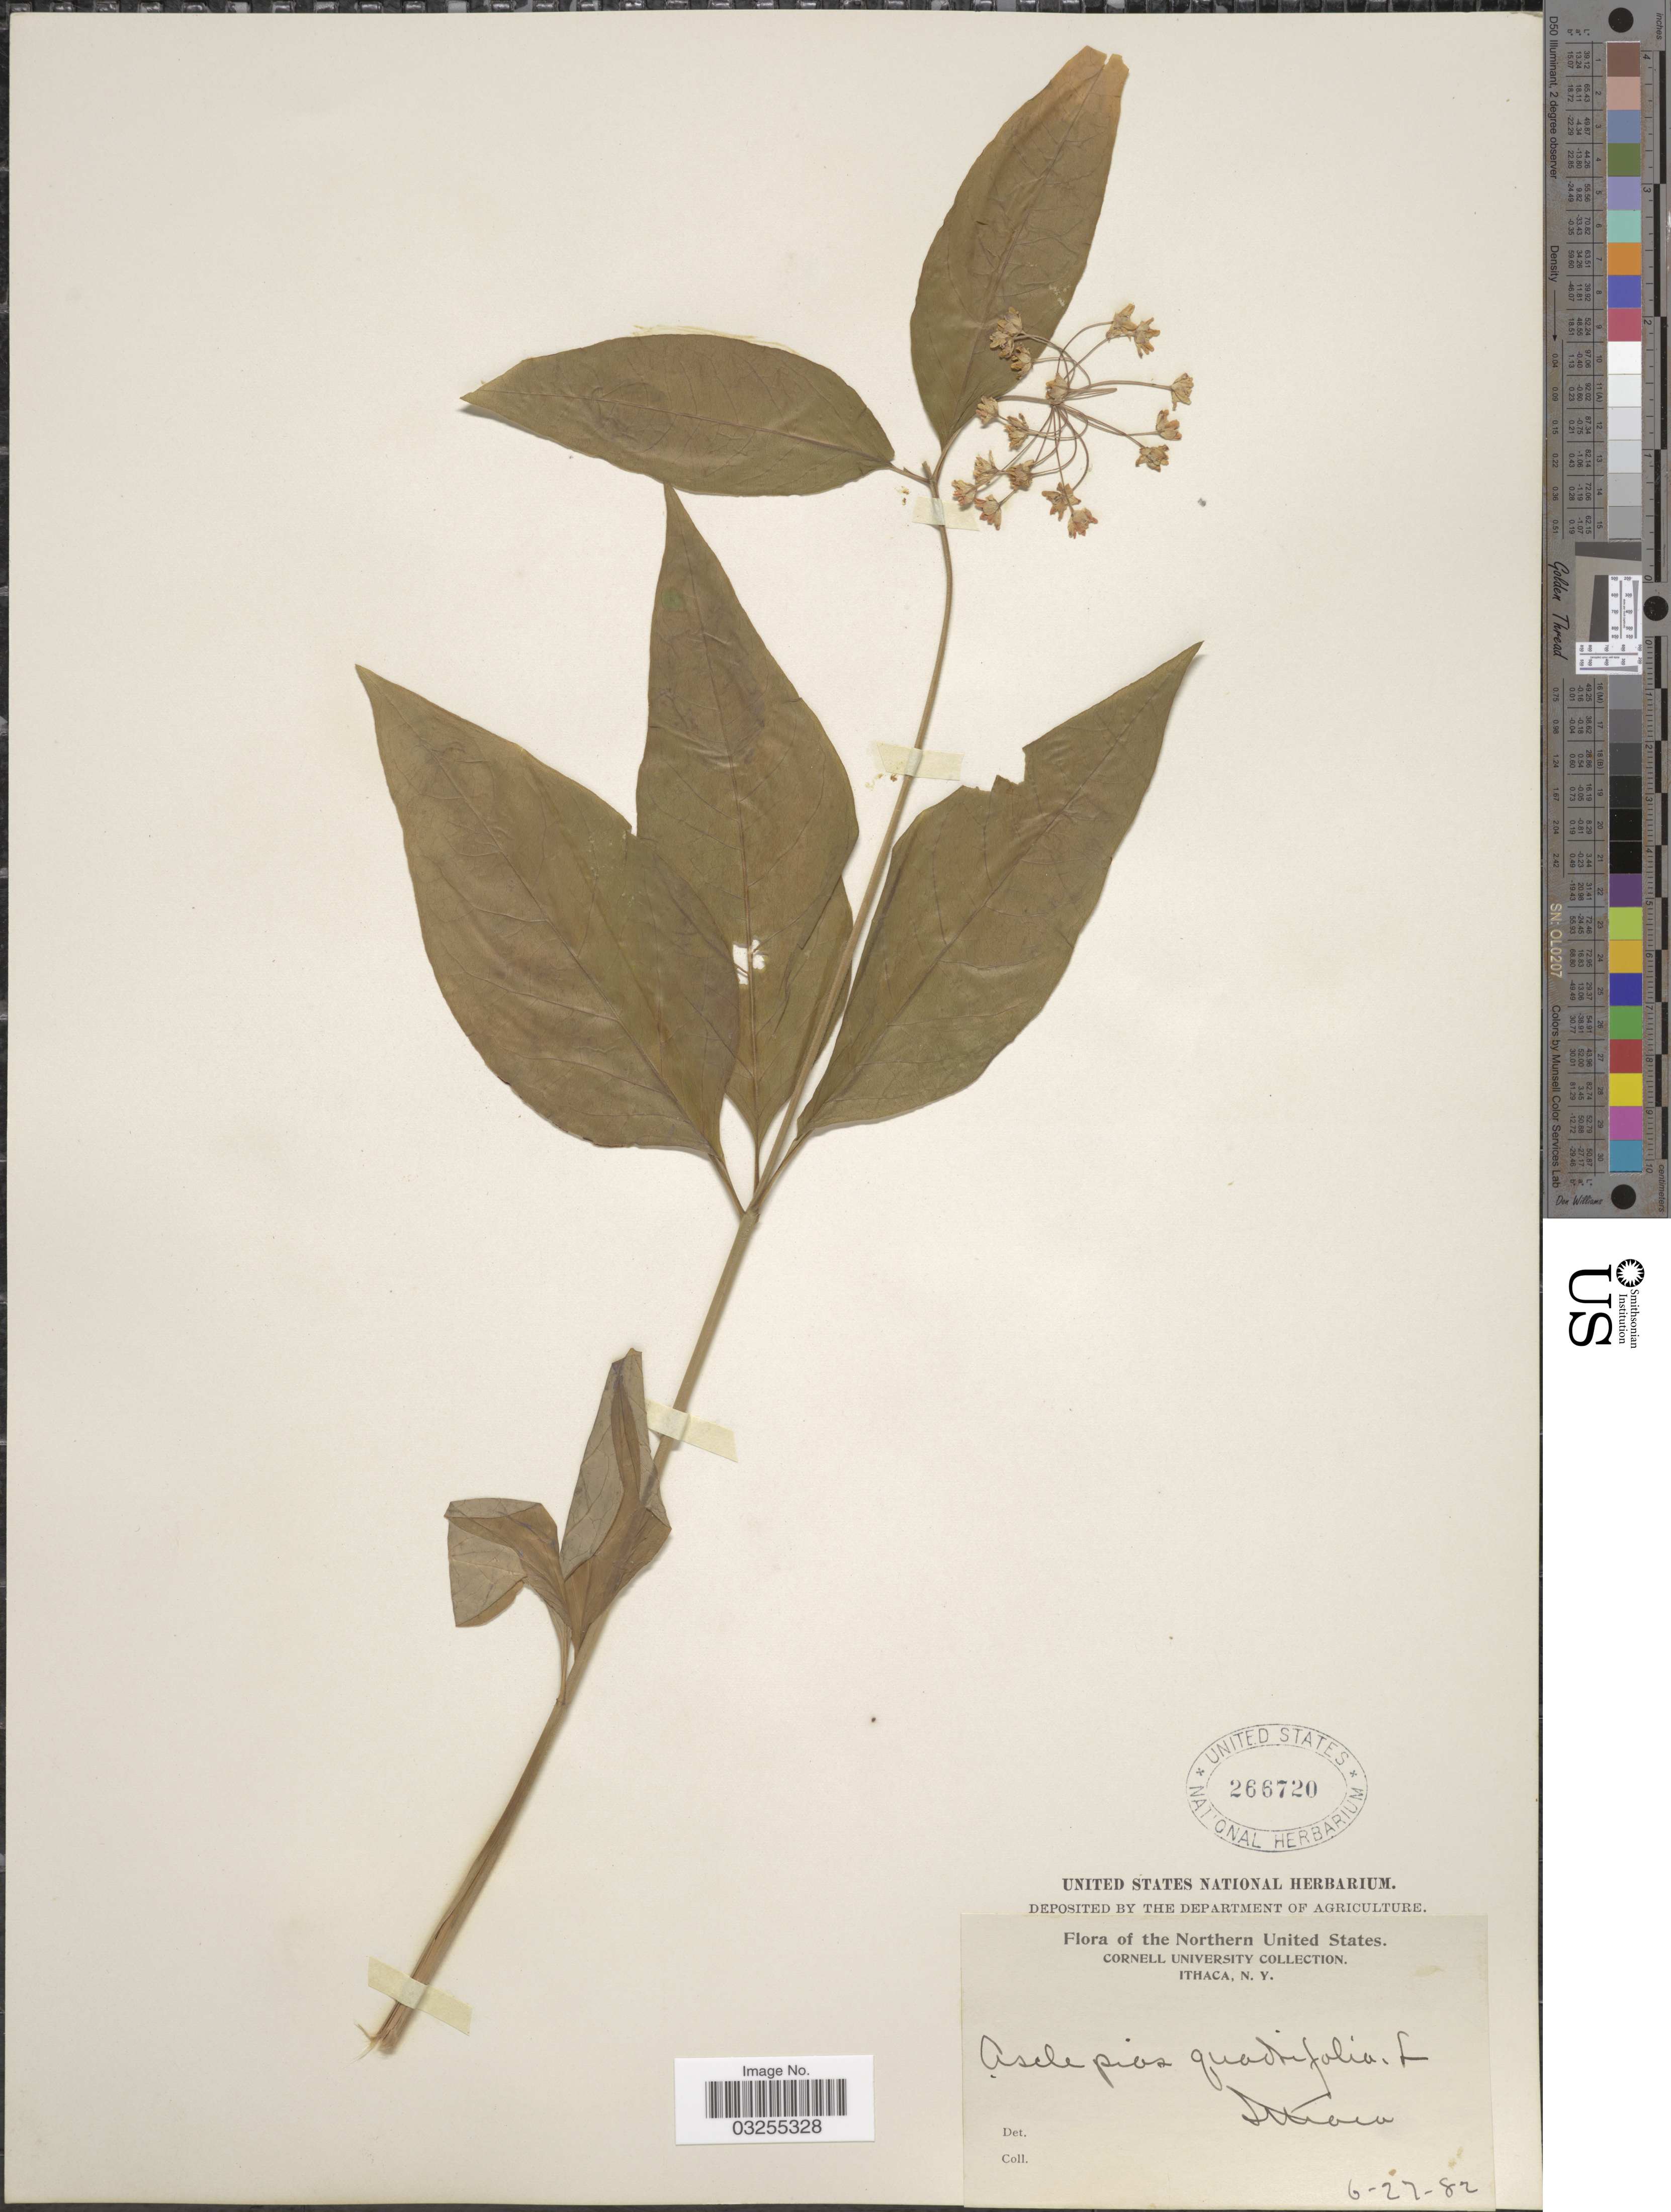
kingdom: Plantae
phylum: Tracheophyta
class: Magnoliopsida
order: Gentianales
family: Apocynaceae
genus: Asclepias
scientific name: Asclepias quadrifolia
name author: Jacq.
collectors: Cornell University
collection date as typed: Transcribed d/m/y: 27/6/82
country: United States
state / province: New York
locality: Northern United States. Ithaca.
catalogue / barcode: US 266720